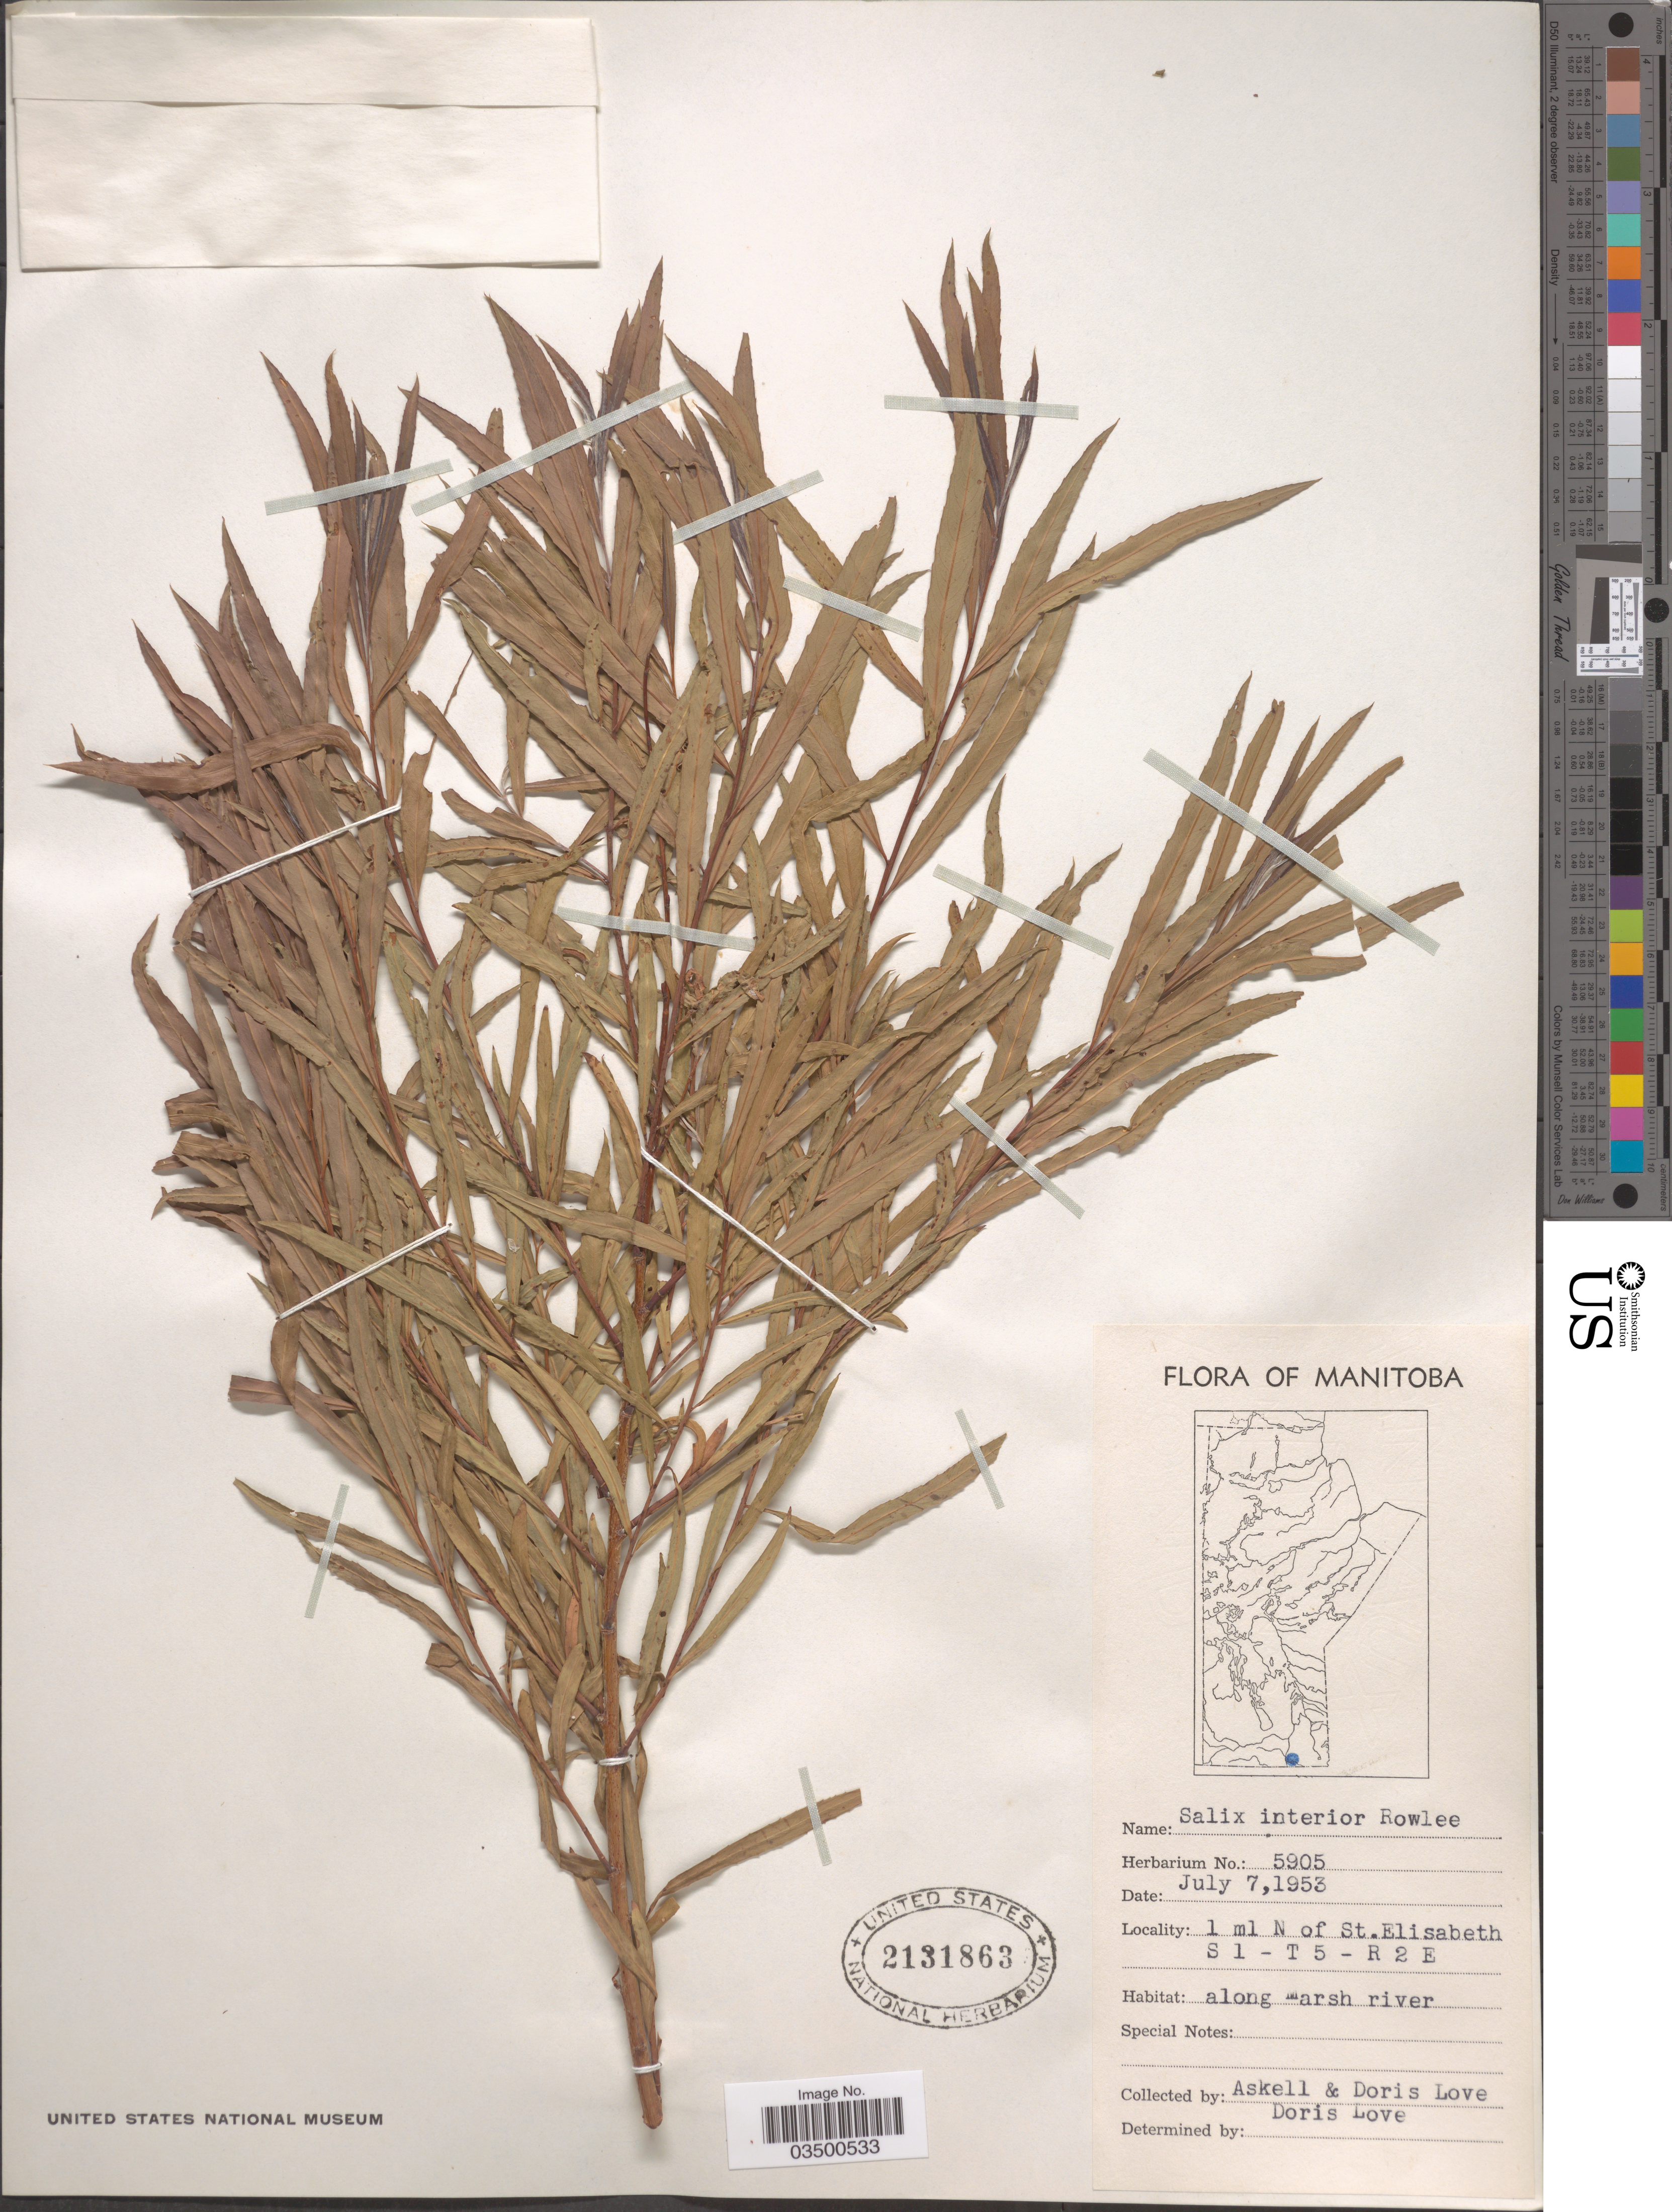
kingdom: Plantae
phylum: Tracheophyta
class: Magnoliopsida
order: Malpighiales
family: Salicaceae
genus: Salix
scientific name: Salix interior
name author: Rowlee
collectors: -. Askell & D. Löve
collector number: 5905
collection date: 1953-07-07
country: Canada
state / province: Manitoba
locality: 1 ml N of St. Elisabeth S 1 - T 5 - R 2 E. Along Marsh river.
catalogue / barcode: US 2131863